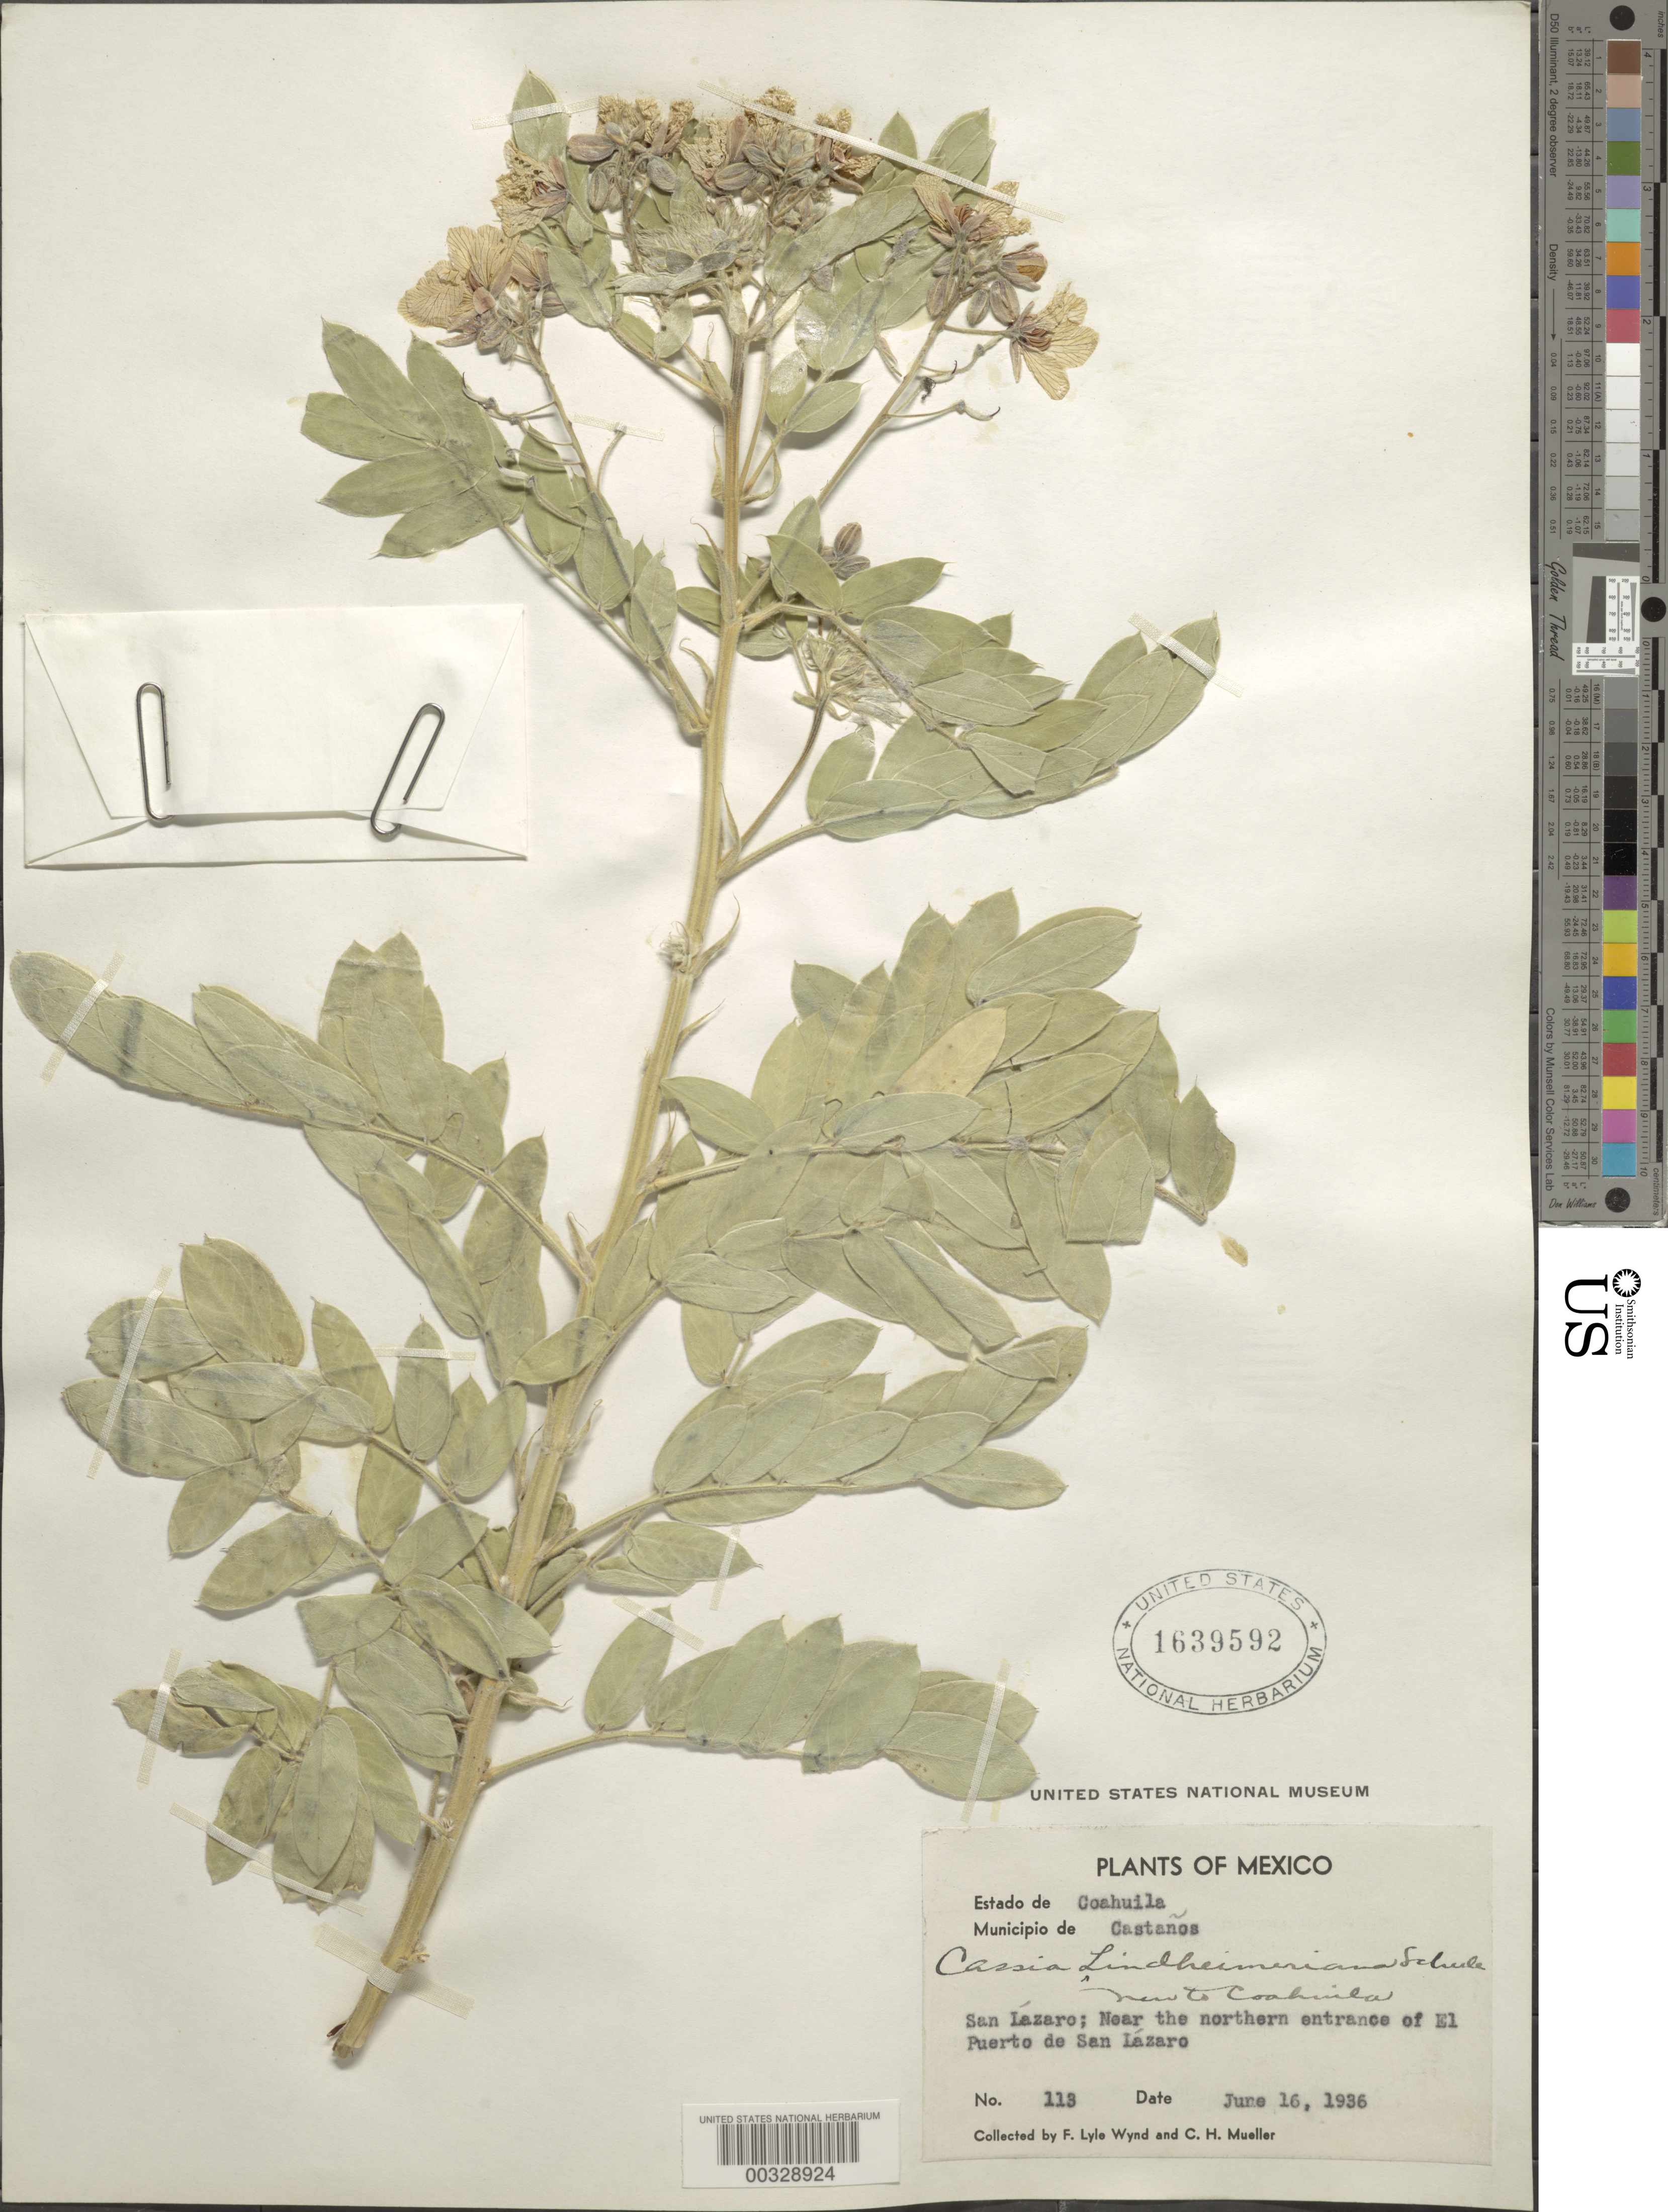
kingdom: Plantae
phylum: Tracheophyta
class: Magnoliopsida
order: Fabales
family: Fabaceae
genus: Senna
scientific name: Senna lindheimeriana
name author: (Scheele) H.S. Irwin & Barneby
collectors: F. L. Wynd & C. H. Muller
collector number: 113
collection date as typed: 16 Jun 1936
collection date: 1936-06-16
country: Mexico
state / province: Coahuila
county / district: Castaños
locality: San Lazaro; near the northern entrance of El Puerto de San Lazaro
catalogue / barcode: US 1639592